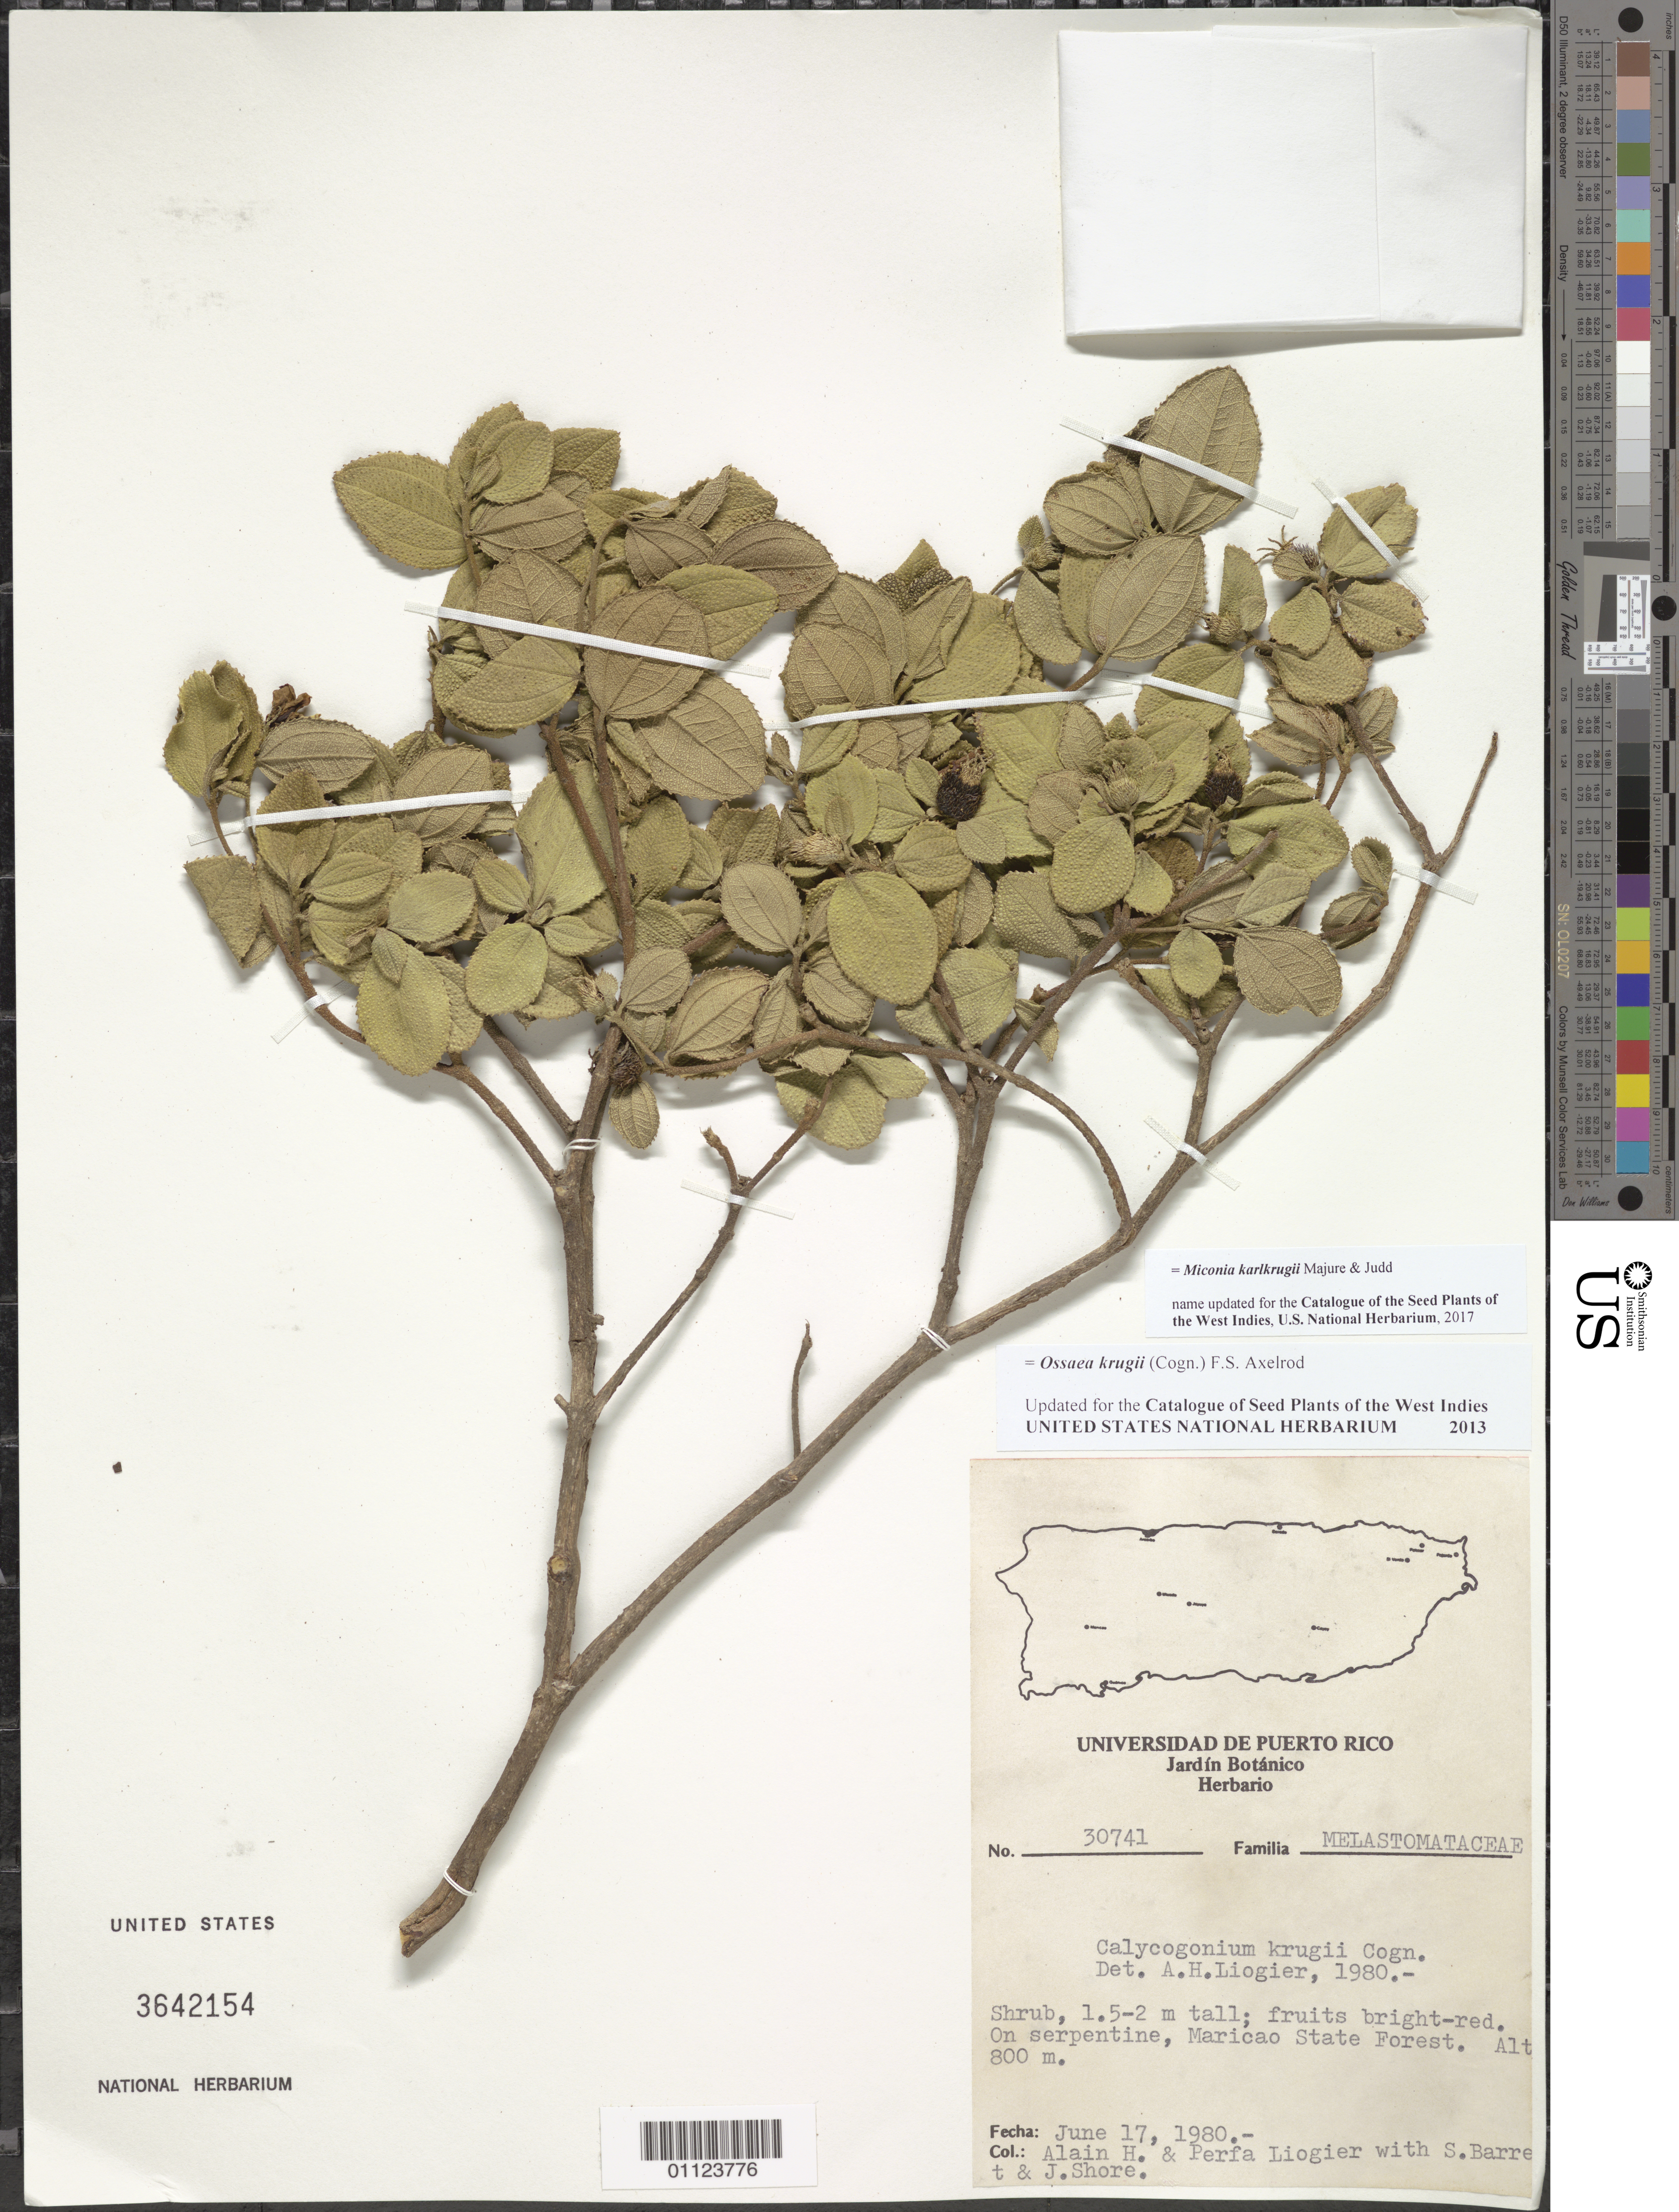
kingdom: Plantae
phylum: Tracheophyta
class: Magnoliopsida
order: Myrtales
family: Melastomataceae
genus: Miconia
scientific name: Miconia karlkrugii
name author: Majure & Judd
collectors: A. H. Liogier, M. P. Liogier, S. Barret & J. Shore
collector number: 30741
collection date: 1980-06-17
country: Puerto Rico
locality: Maricao State Forest.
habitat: On serpentine.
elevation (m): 800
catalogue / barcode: US 3642154